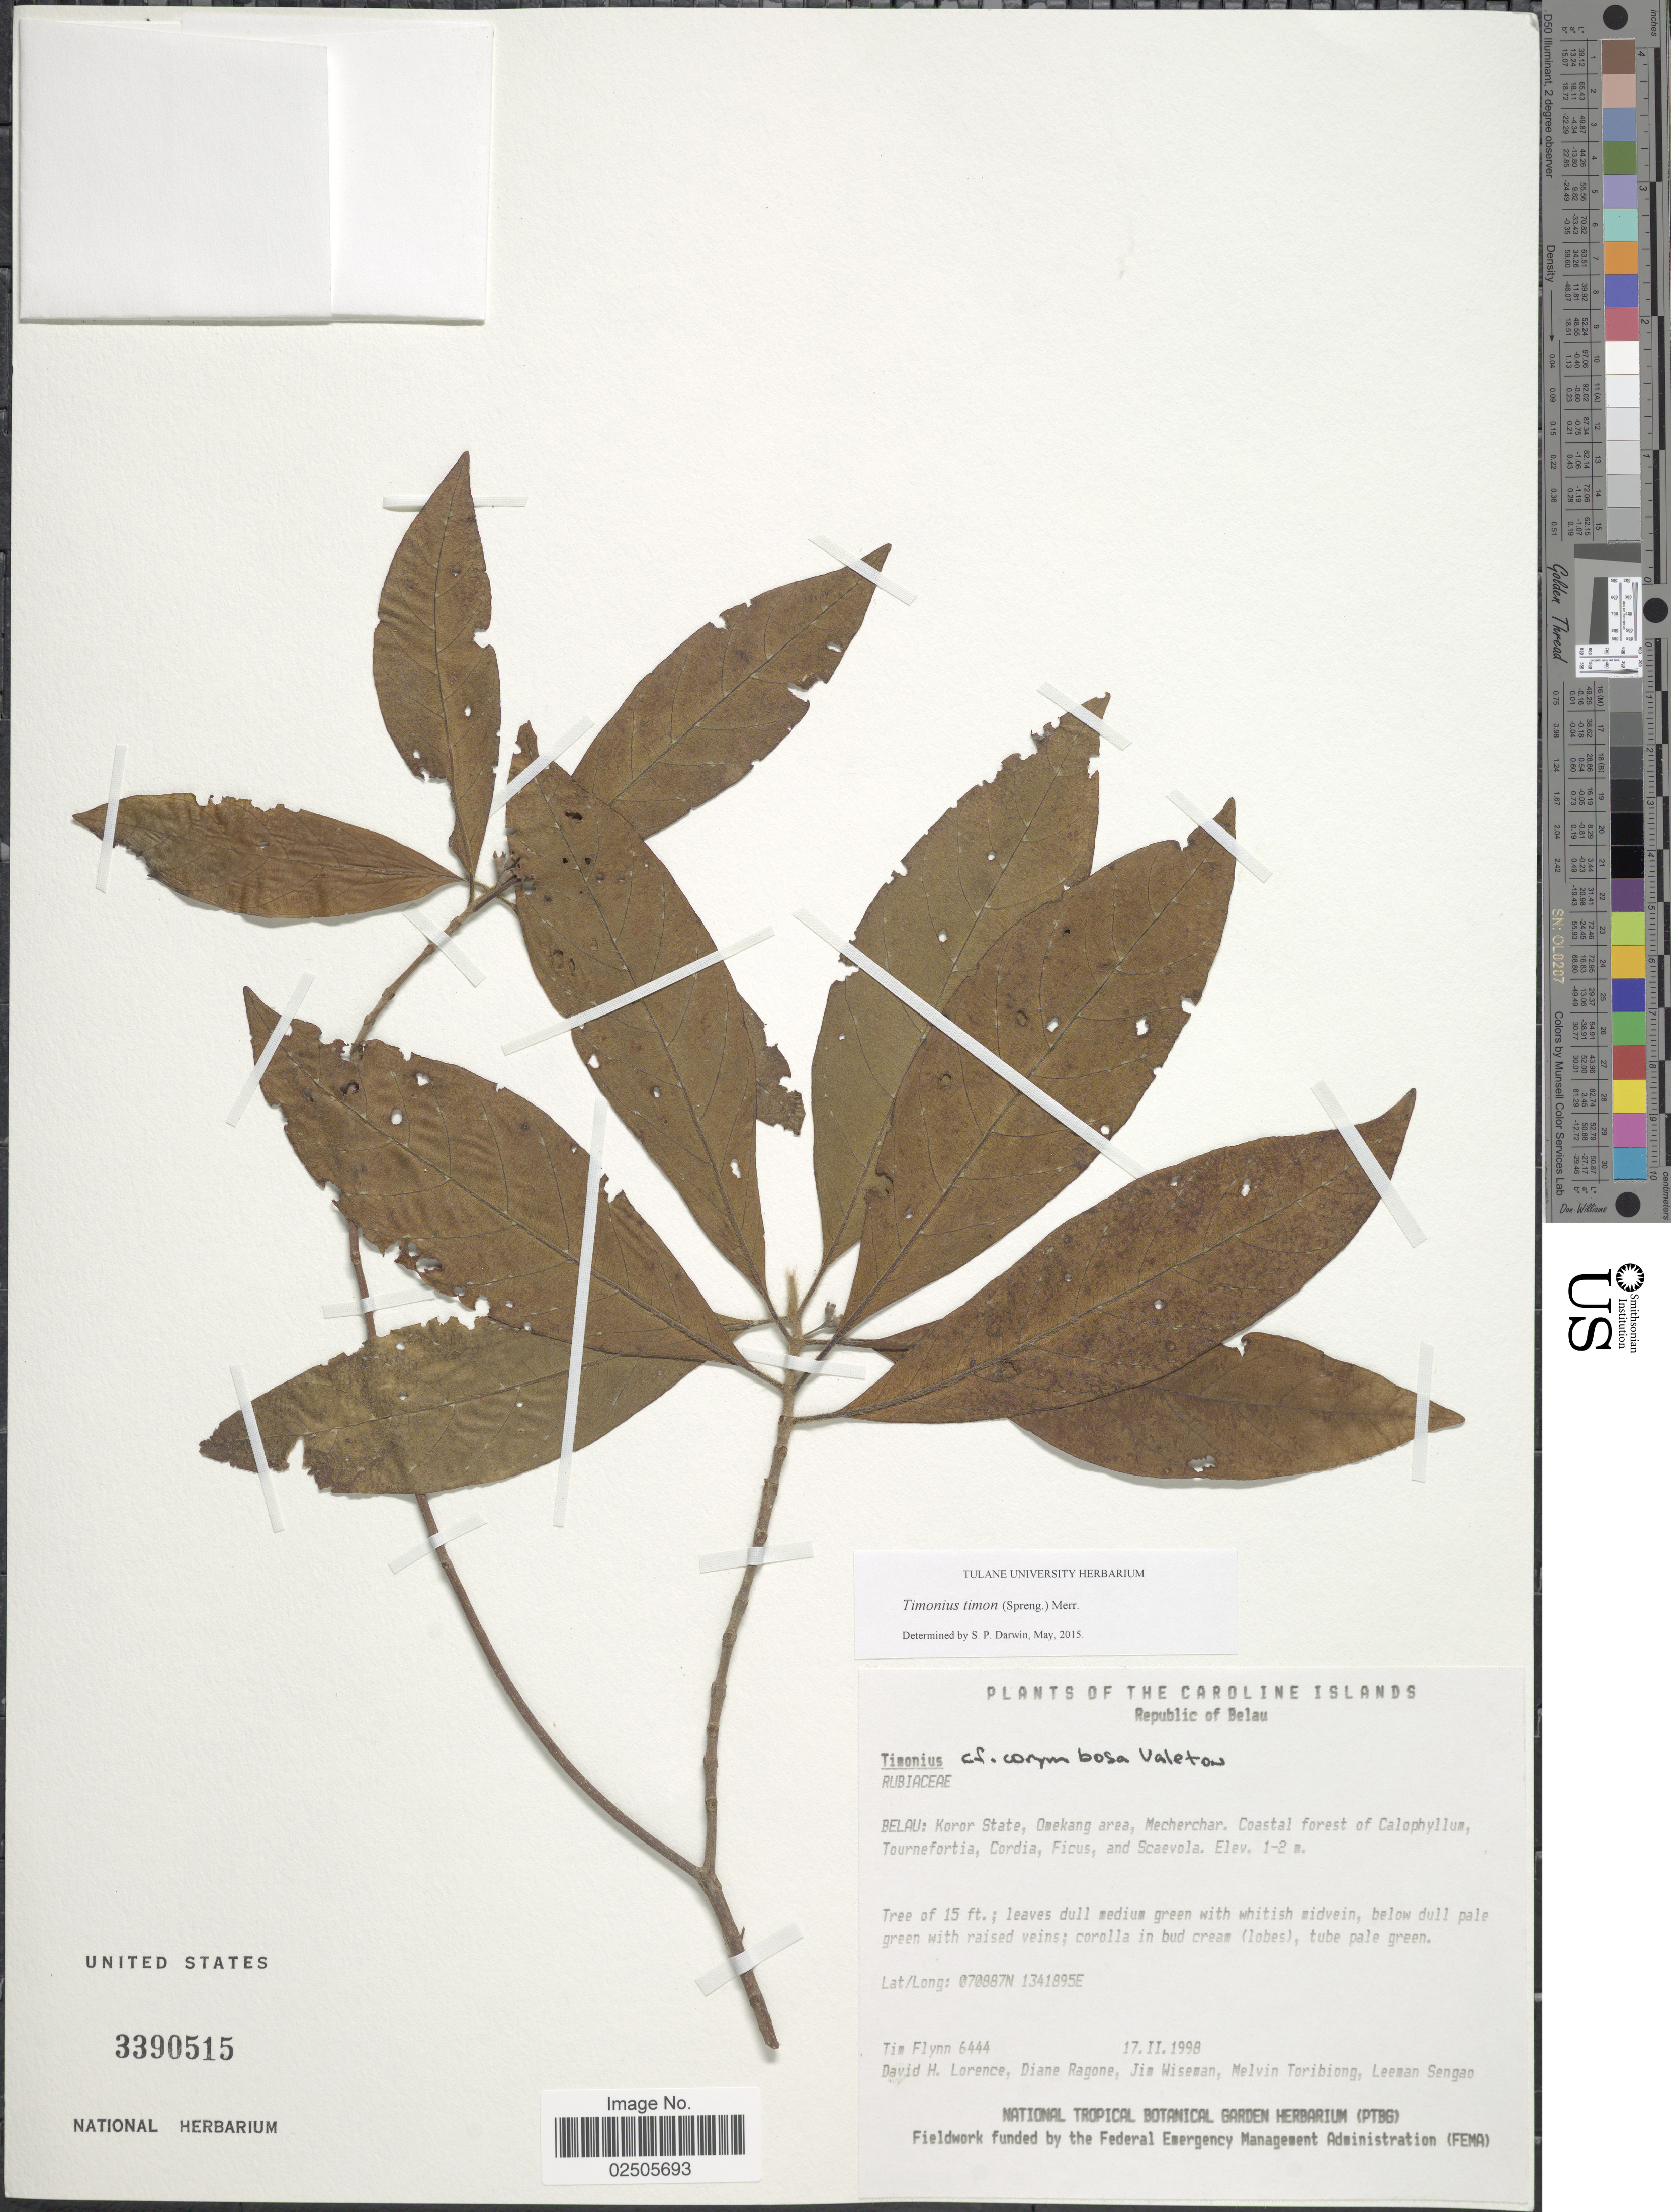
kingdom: Plantae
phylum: Tracheophyta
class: Magnoliopsida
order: Gentianales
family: Rubiaceae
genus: Timonius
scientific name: Timonius timon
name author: (Spreng.) Merr.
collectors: T. Flynn, D. Lorence, D. Ragone, J. Wiseman & et al.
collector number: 6444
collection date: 1998-02-17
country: Palau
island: Mecherchar [Eil Malk]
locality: Koror State, Omekang area, Mecherchar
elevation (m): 1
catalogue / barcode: US 3390515